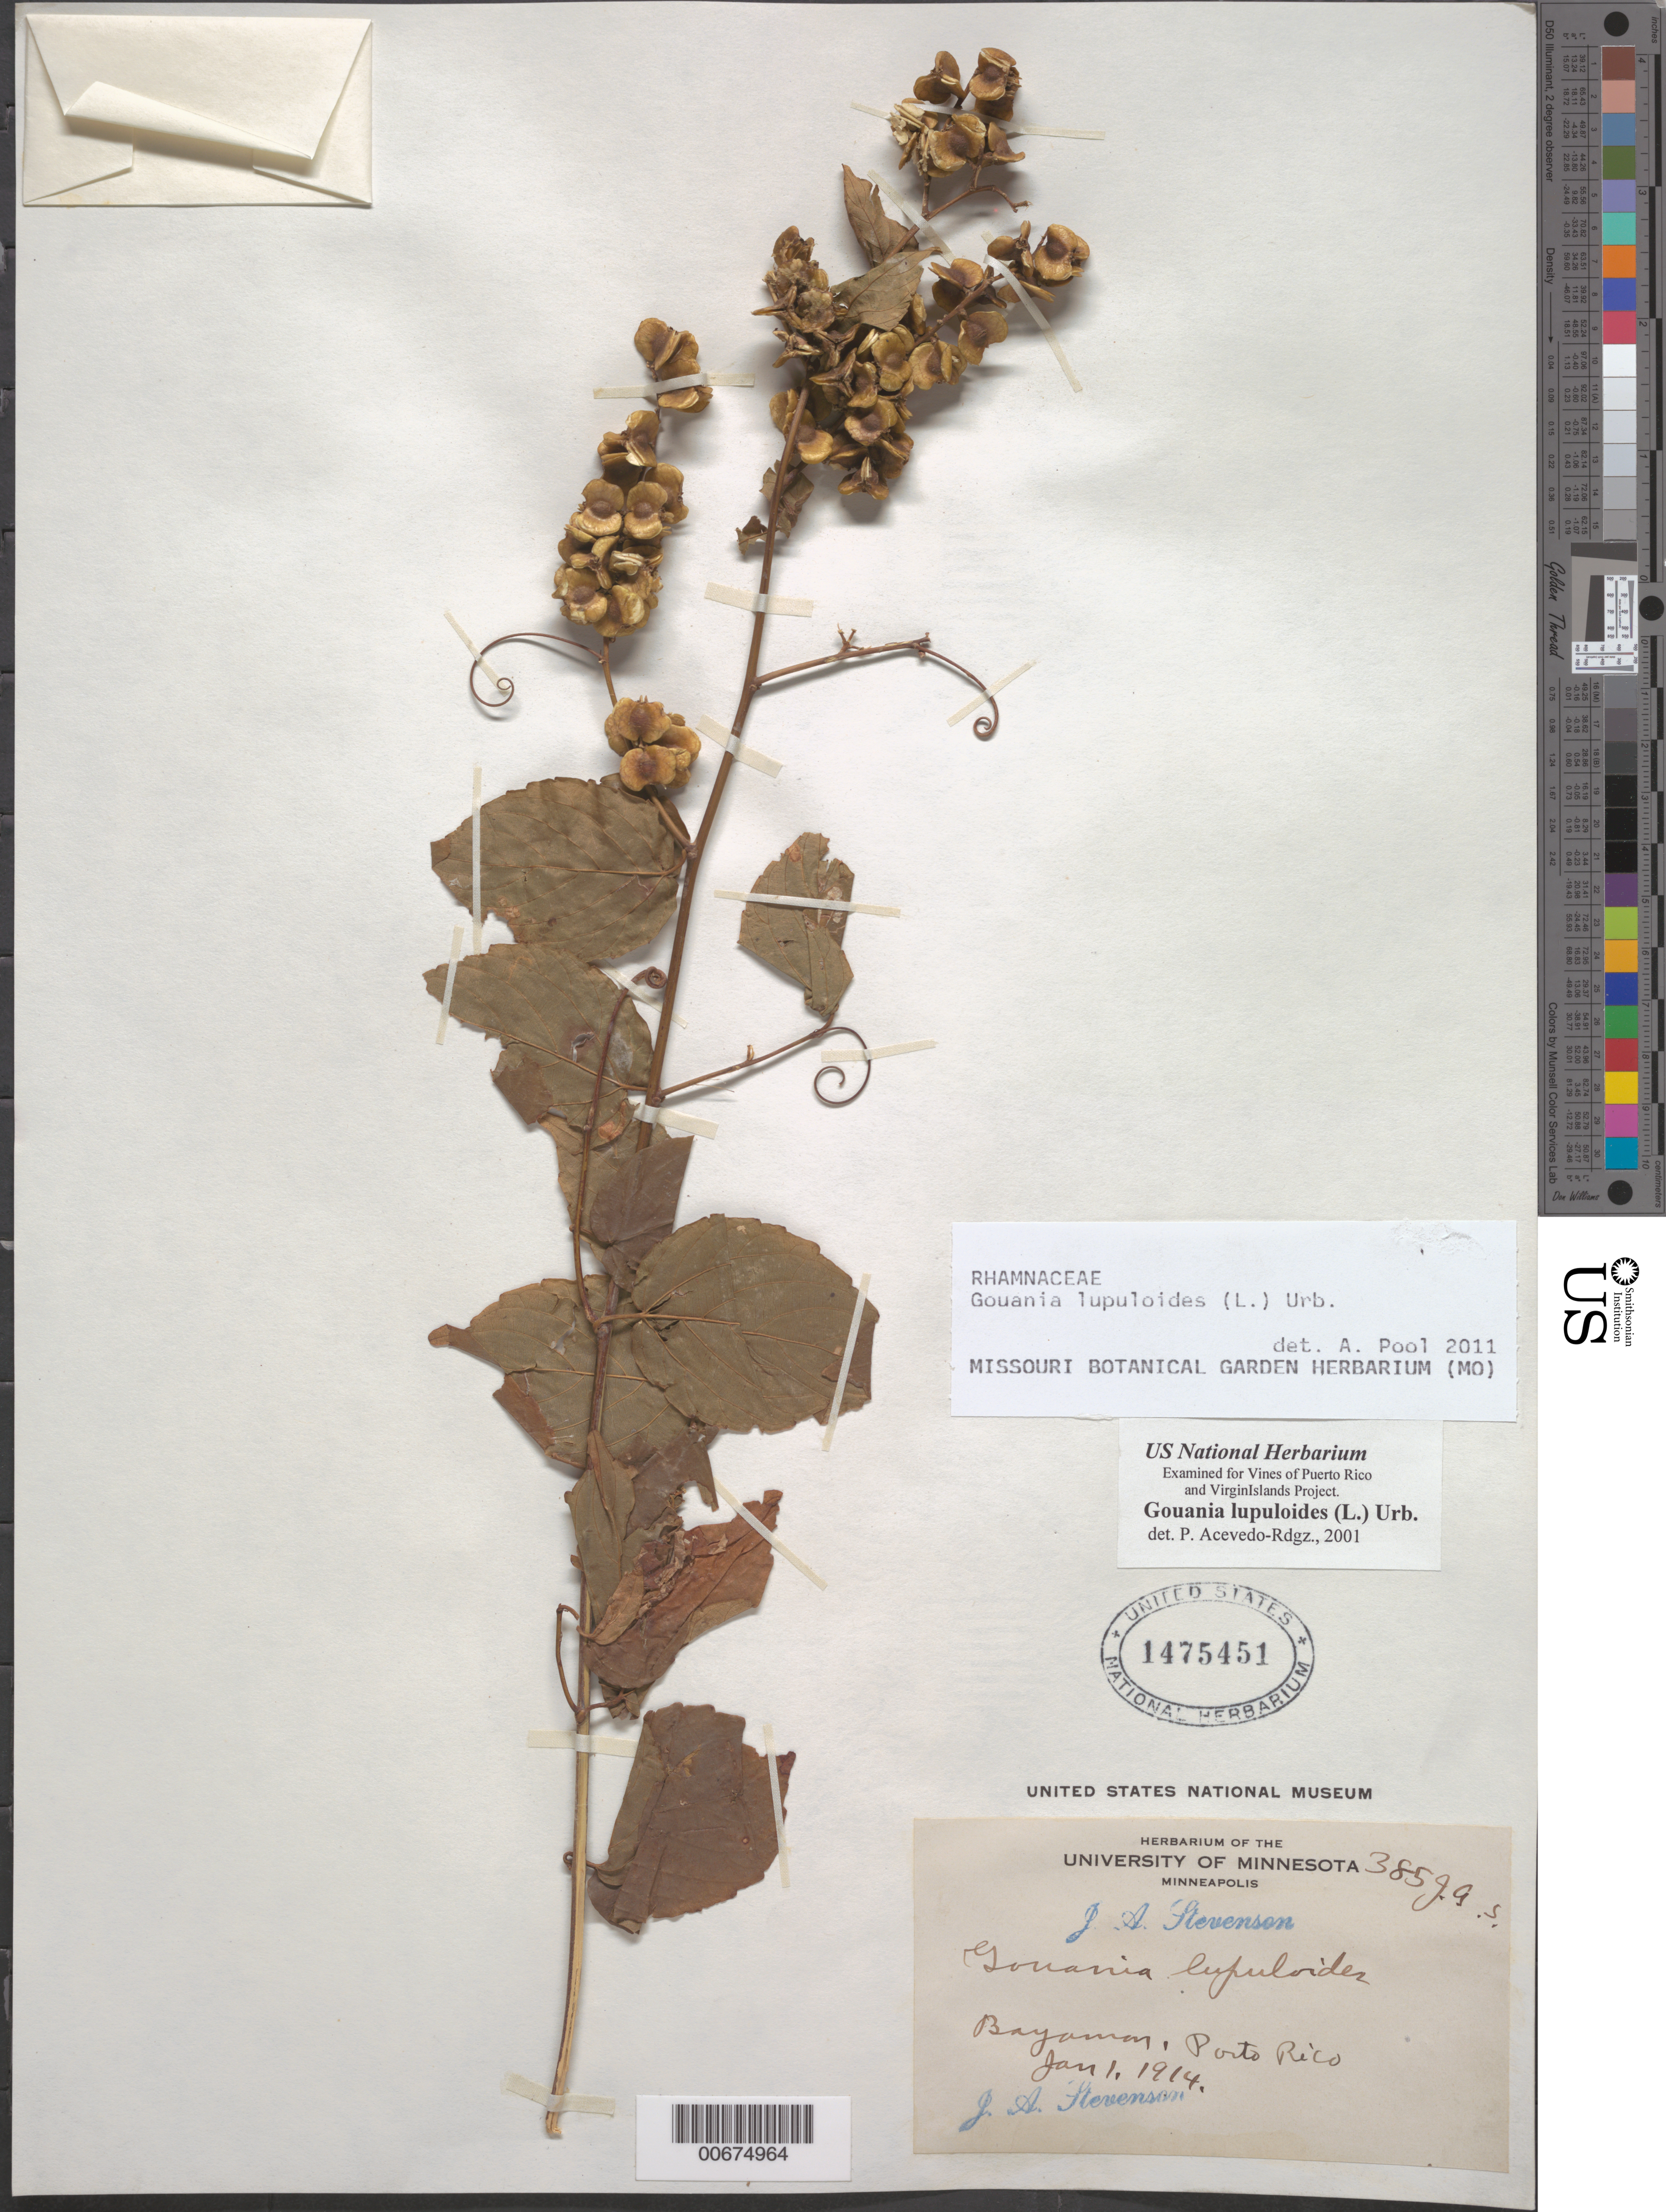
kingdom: Plantae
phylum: Tracheophyta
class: Magnoliopsida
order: Rosales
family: Rhamnaceae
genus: Gouania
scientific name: Gouania lupuloides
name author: (L.) Urb.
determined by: Pool, A., (MO), Missouri Botanical Garden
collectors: J. Stevenson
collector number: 385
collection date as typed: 01 Jan 1914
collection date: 1914-01-01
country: Puerto Rico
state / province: Bayamón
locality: Bayamon.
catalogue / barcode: US 1475451